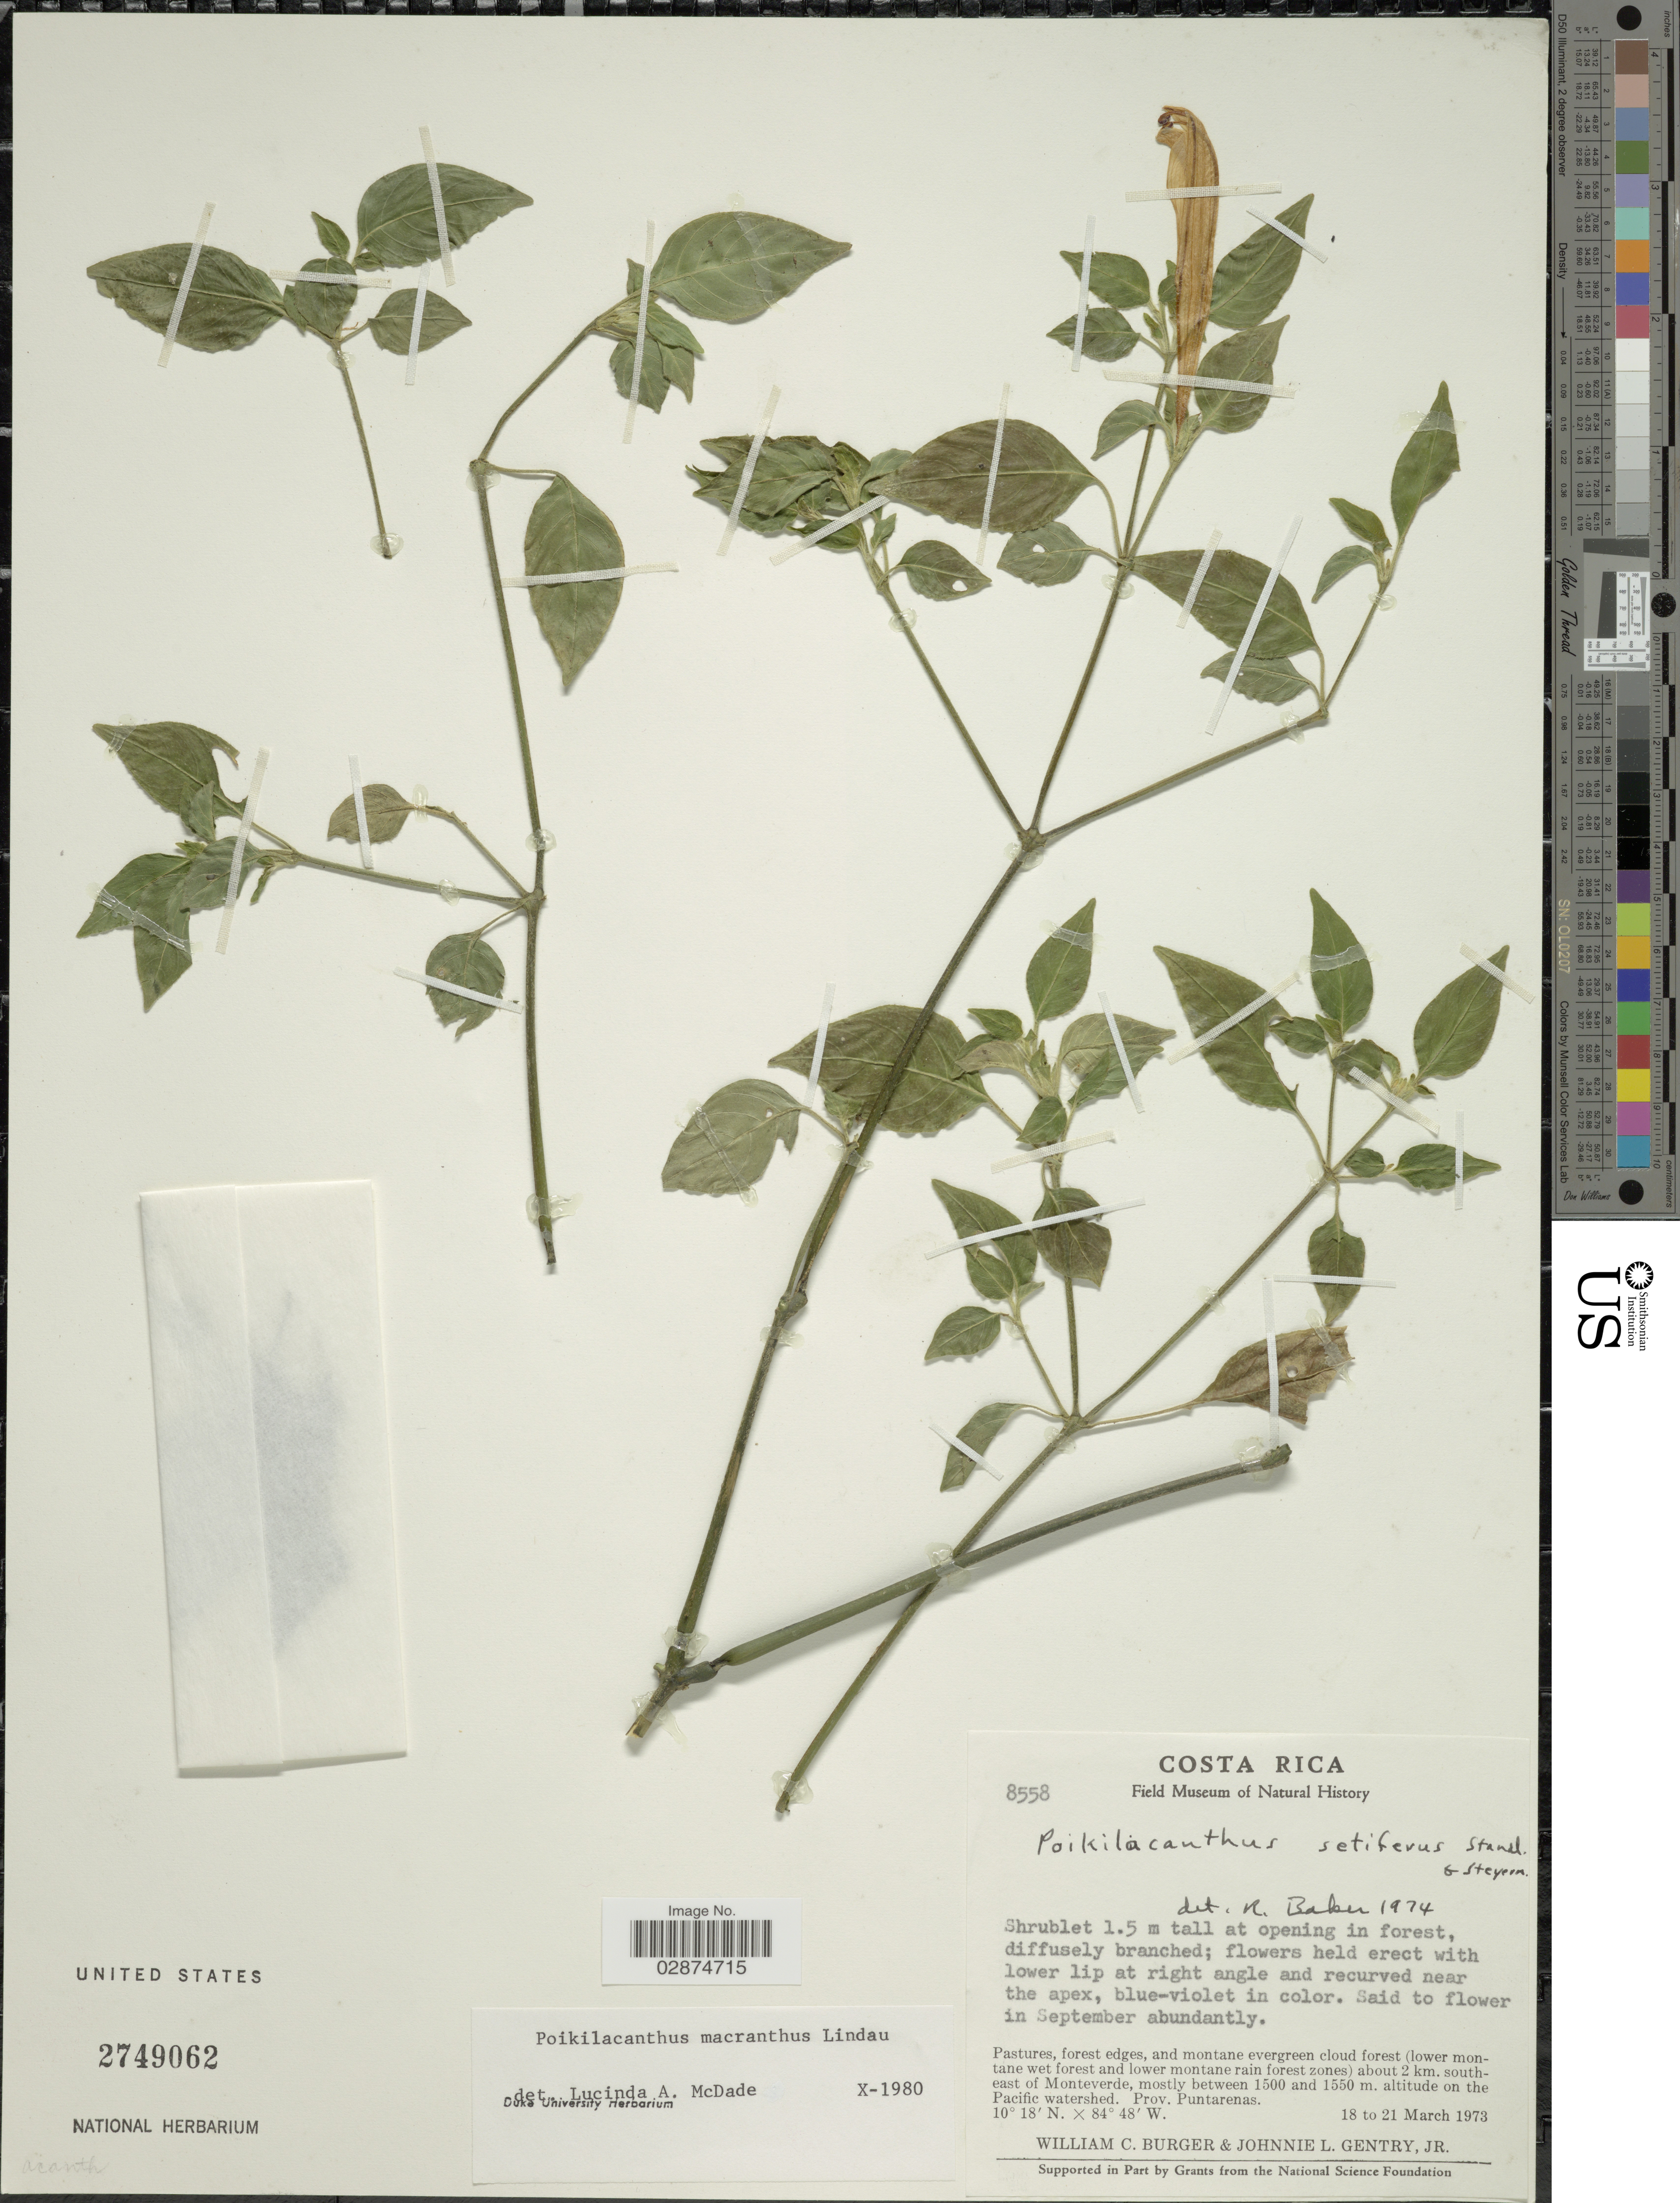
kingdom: Plantae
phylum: Tracheophyta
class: Magnoliopsida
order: Lamiales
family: Acanthaceae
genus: Poikilacanthus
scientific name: Poikilacanthus macranthus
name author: Lindau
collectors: W. Burger & J. L. Gentry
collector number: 8558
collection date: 1973-03-18/1973-03-21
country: Costa Rica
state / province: Puntarenas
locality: About 2 km. south-east of Monteverde.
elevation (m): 1500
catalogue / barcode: US 2749062